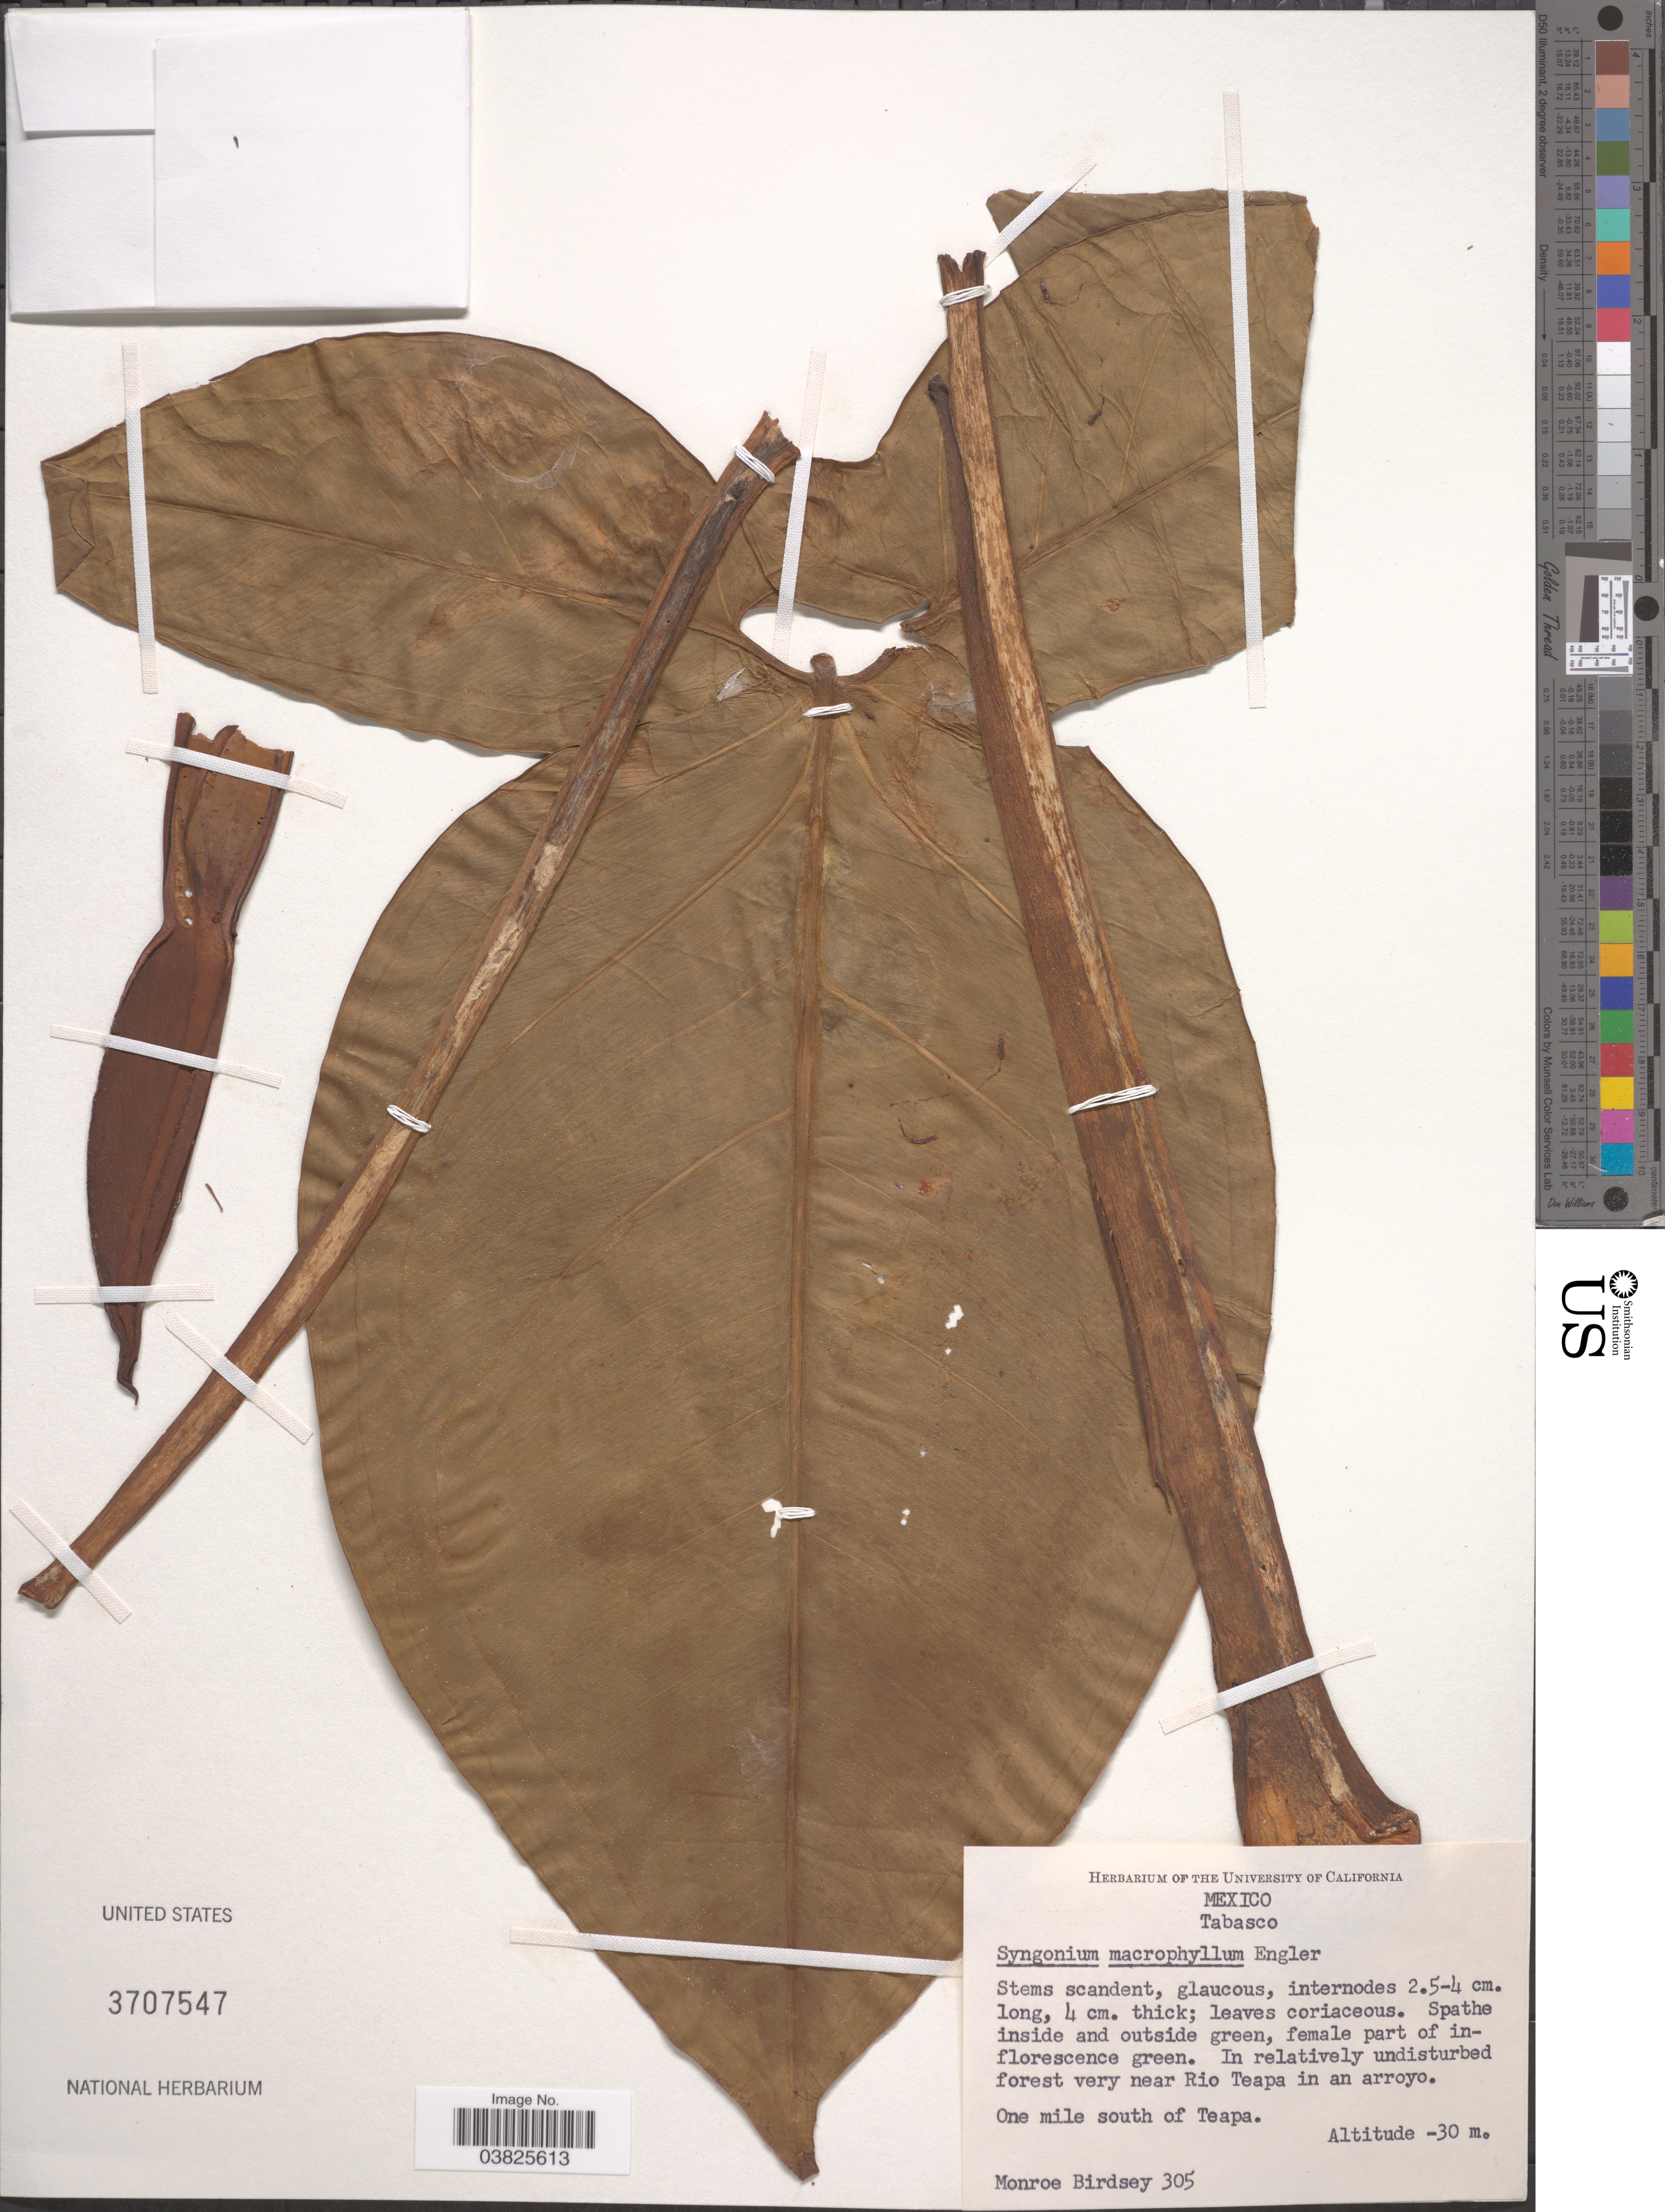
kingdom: Plantae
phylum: Tracheophyta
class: Liliopsida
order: Alismatales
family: Araceae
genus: Syngonium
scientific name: Syngonium macrophyllum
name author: Engl.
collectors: M. Birdsey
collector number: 305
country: Mexico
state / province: Tabasco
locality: Very near Rio Teapa in an arroyo. One mile south of Teapa.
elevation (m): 30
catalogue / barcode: US 3707547